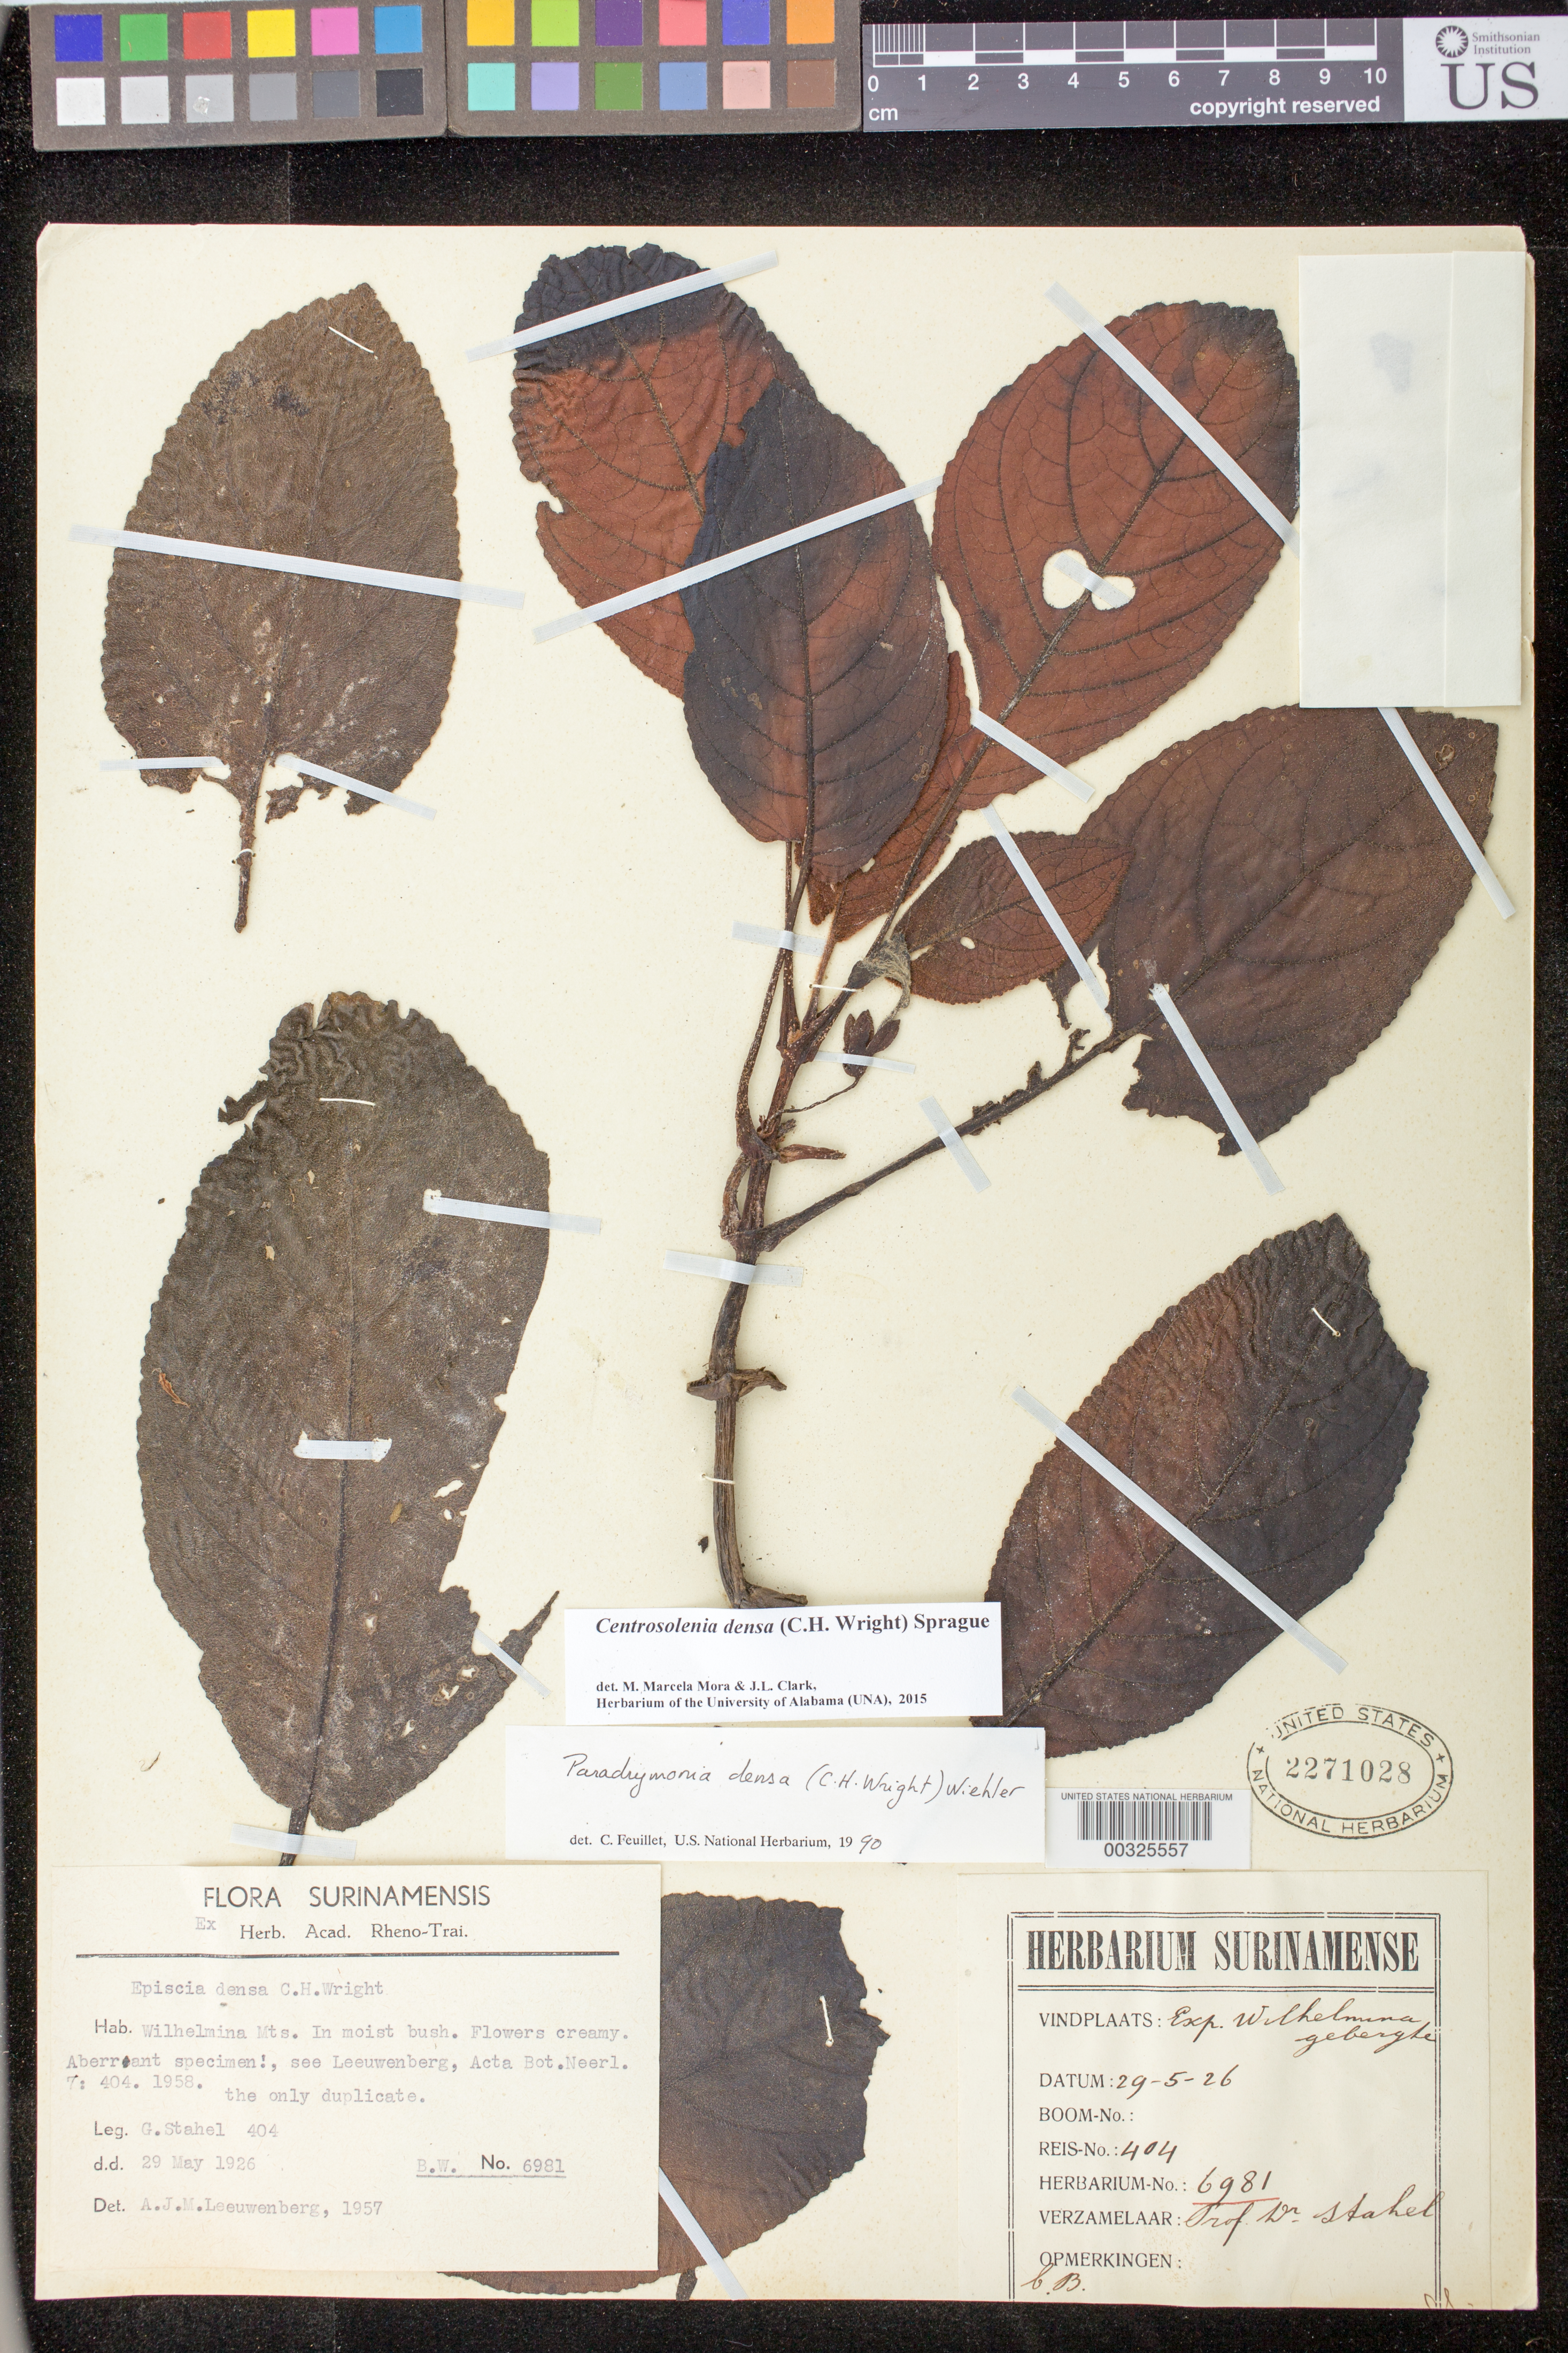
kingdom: Plantae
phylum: Tracheophyta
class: Magnoliopsida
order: Lamiales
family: Gesneriaceae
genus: Centrosolenia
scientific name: Centrosolenia densa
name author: (C.H. Wright) Sprague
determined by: Mora, M. M.; Clark, J. L.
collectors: G. Stahel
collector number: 404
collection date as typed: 29 May 1926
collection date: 1926-05-29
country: Suriname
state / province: Sipaliwini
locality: Wilhelmina Mts.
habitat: In moist bush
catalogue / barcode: US 2271028